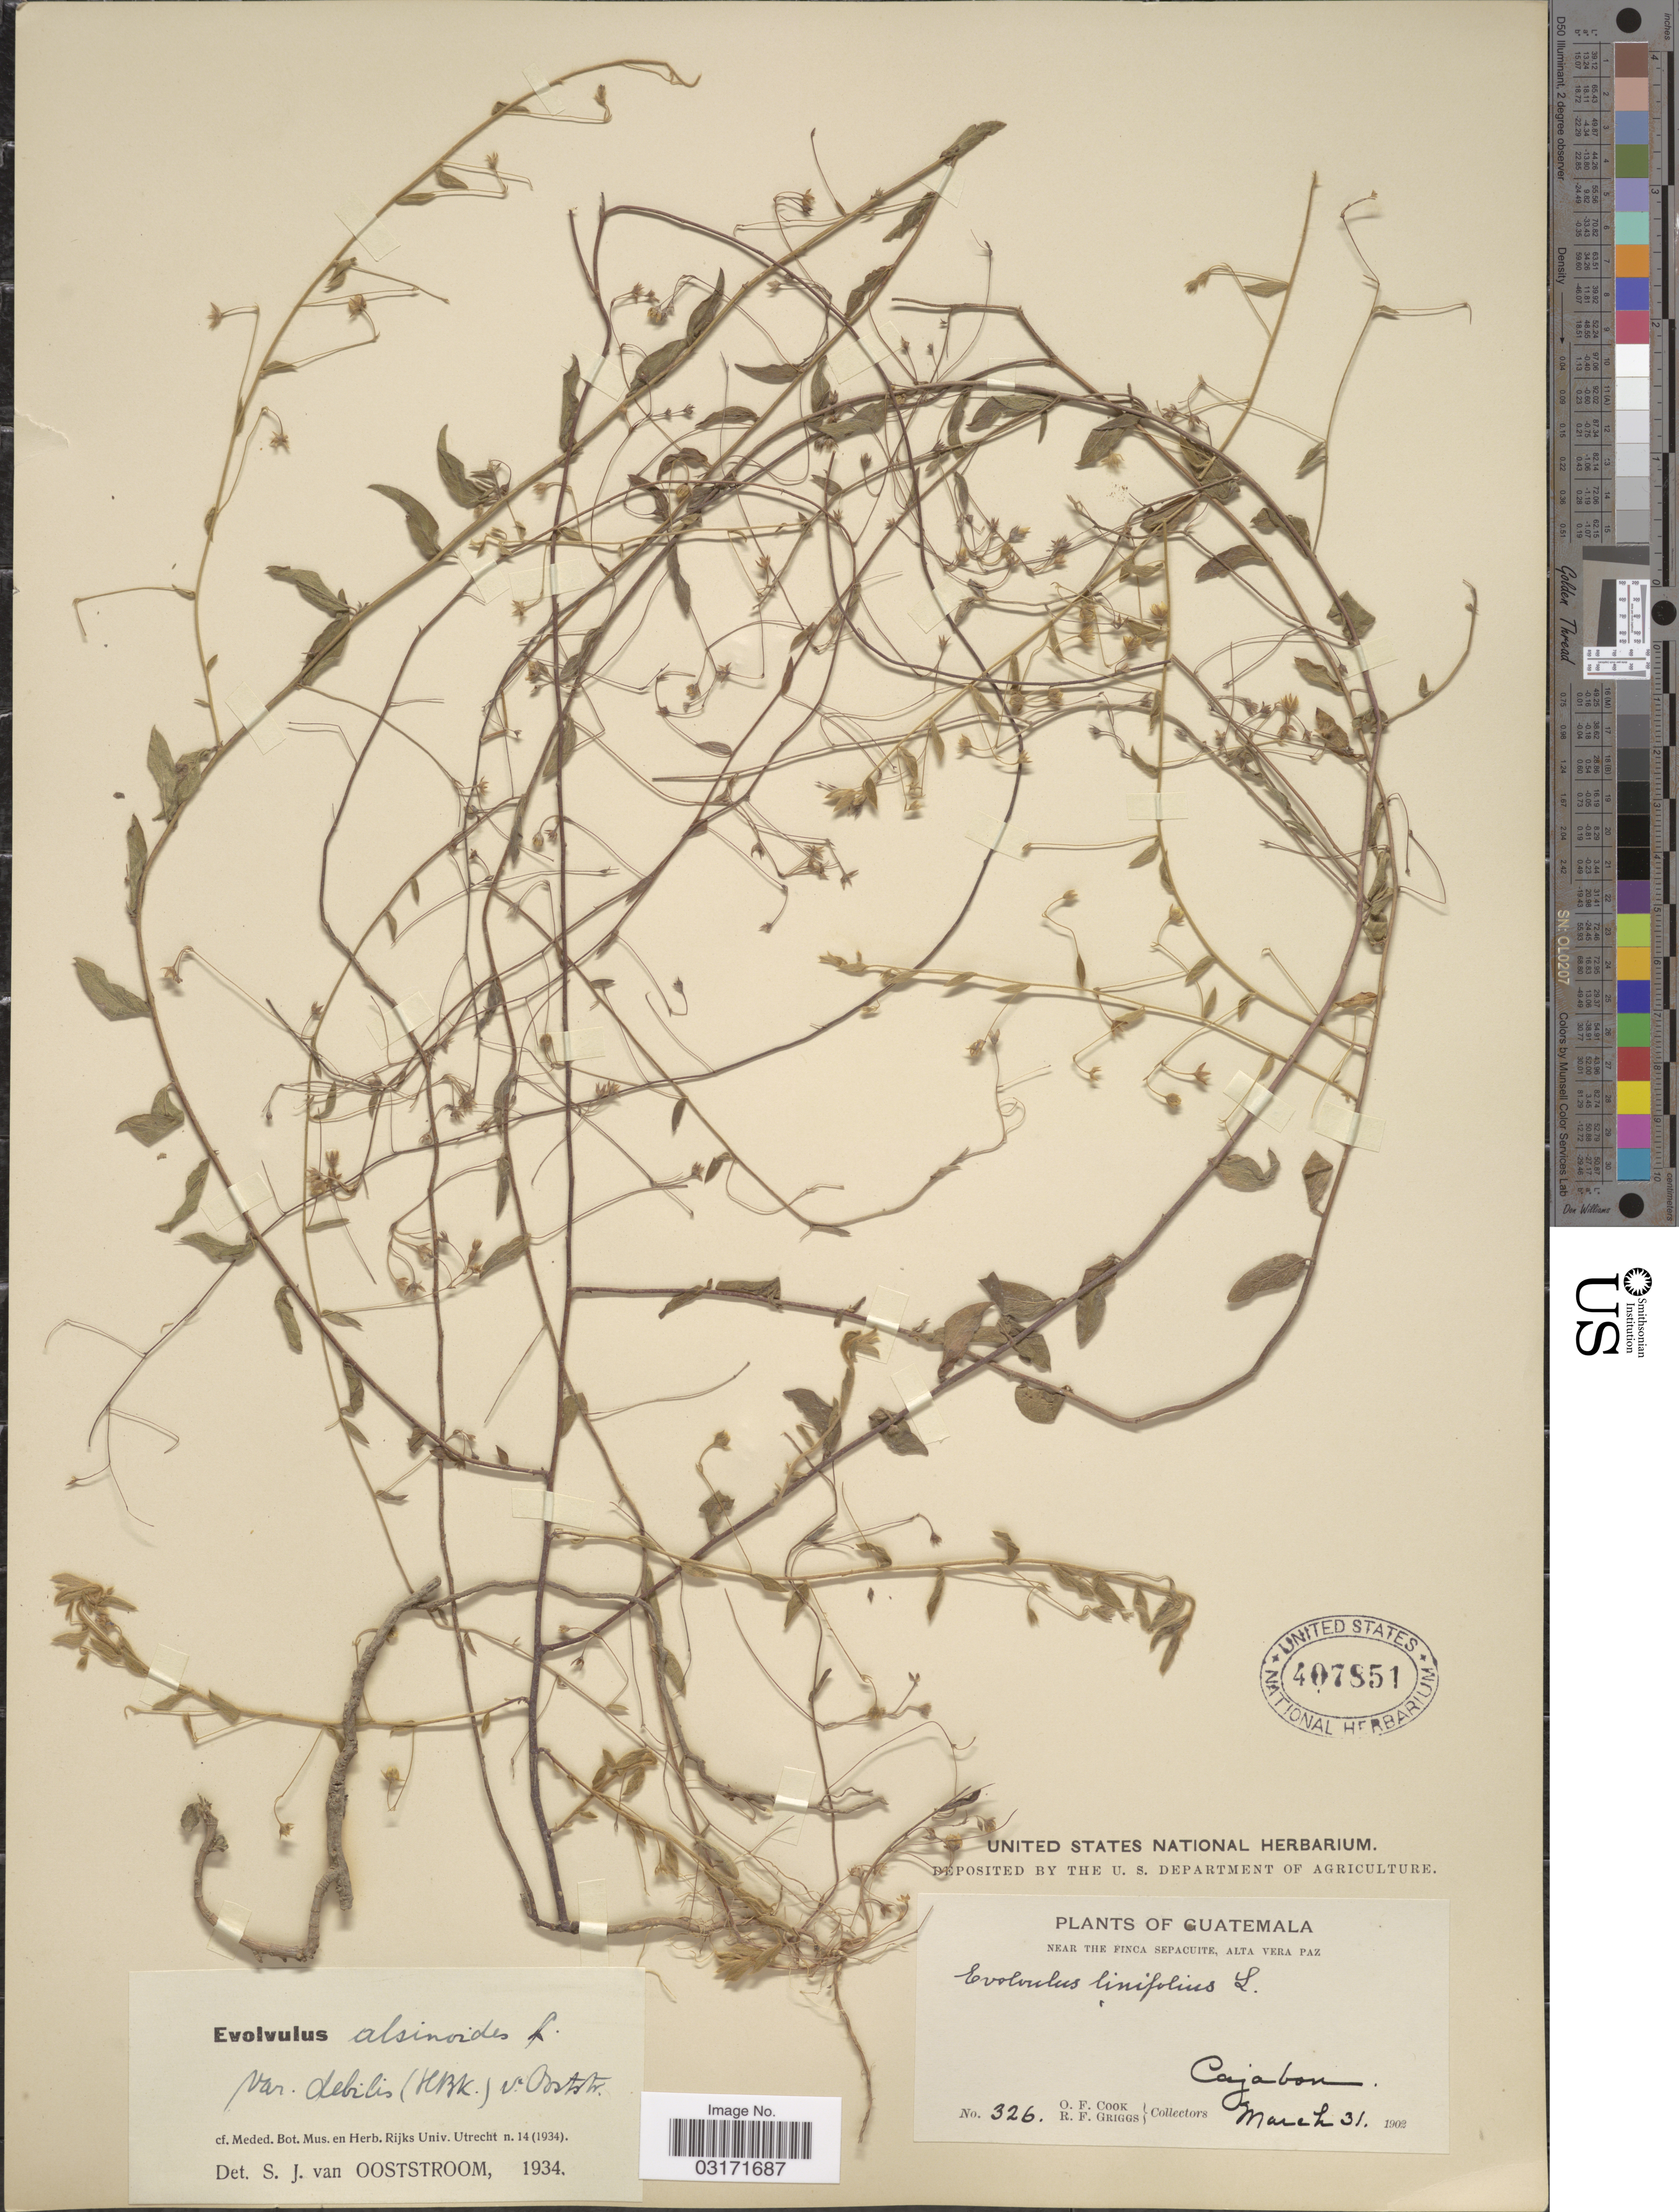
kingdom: Plantae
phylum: Tracheophyta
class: Magnoliopsida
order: Solanales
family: Convolvulaceae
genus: Evolvulus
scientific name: Evolvulus alsinoides var. debilis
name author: (Kunth) Ooststr.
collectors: O. F. Cook & R. F. Griggs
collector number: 326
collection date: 1902-03-31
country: Guatemala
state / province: Alta Verapaz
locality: Near the Finca Sepacuite, Cajabon.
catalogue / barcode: US 407851